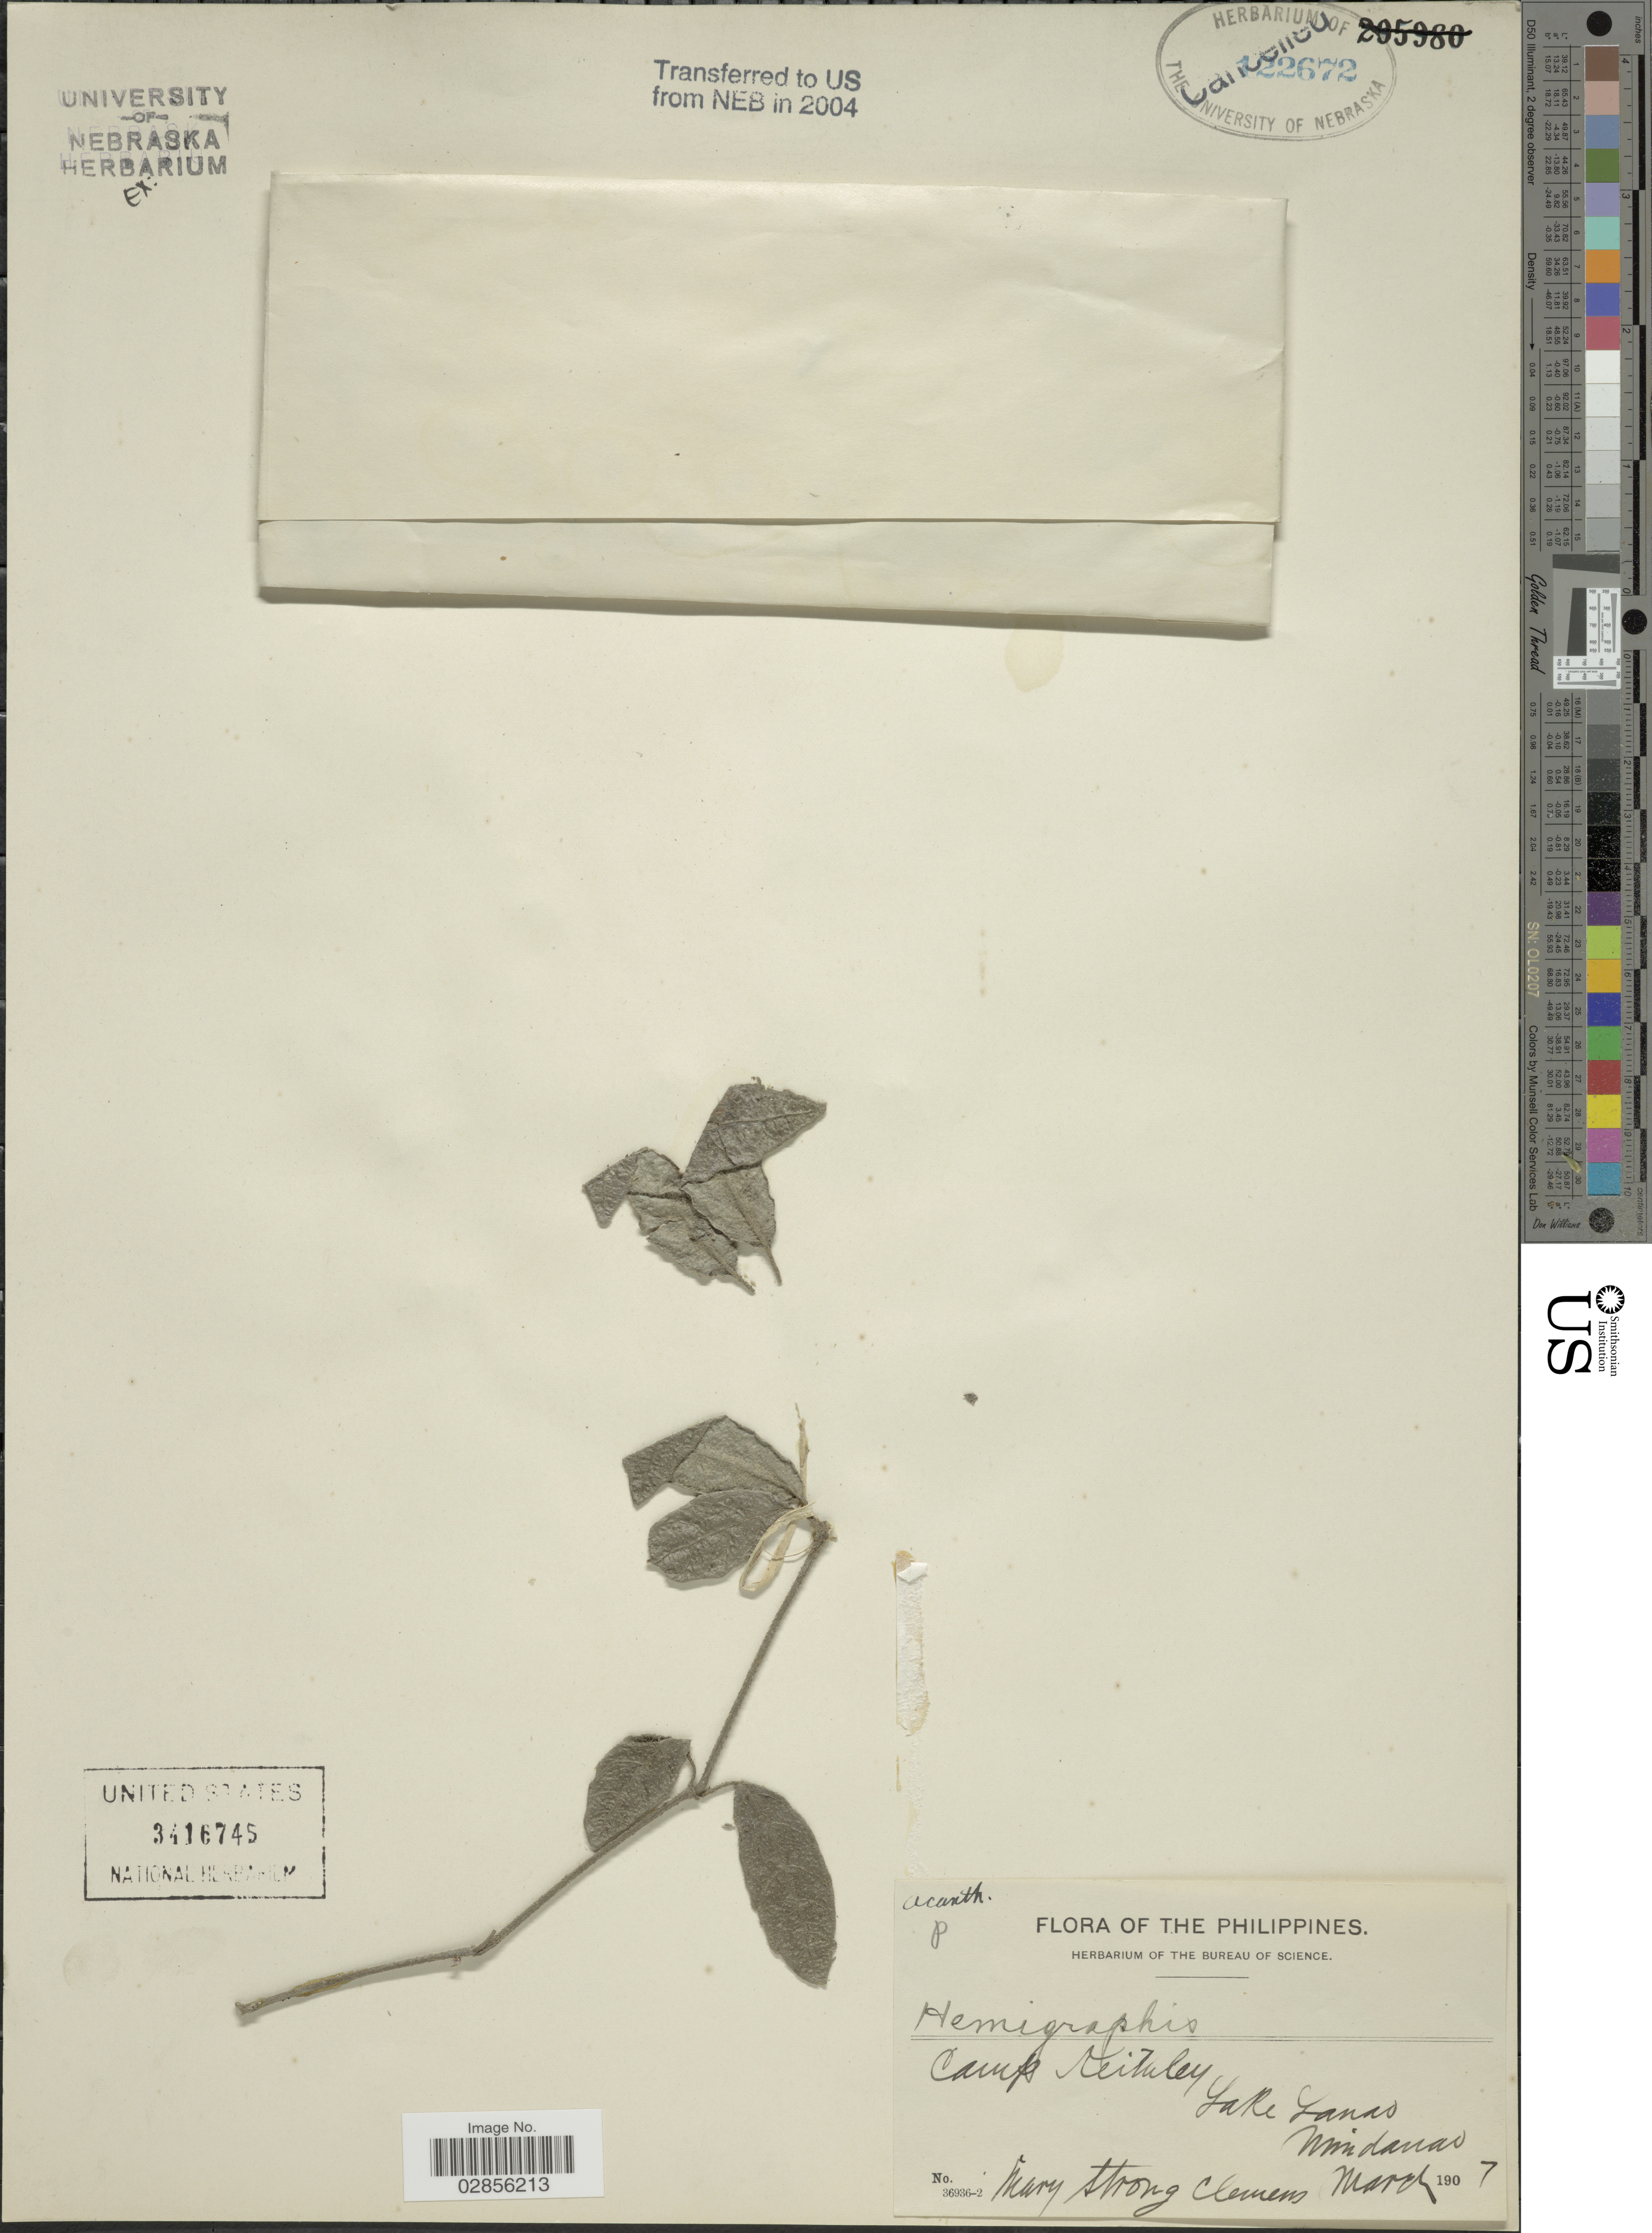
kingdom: Plantae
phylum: Tracheophyta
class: Magnoliopsida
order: Lamiales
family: Acanthaceae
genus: Hemigraphis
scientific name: Hemigraphis sp.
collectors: M. S. Clemens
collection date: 1907-03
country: Philippines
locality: Camp Keithley, Lake Lanao, Mindanao.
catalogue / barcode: US 3416745